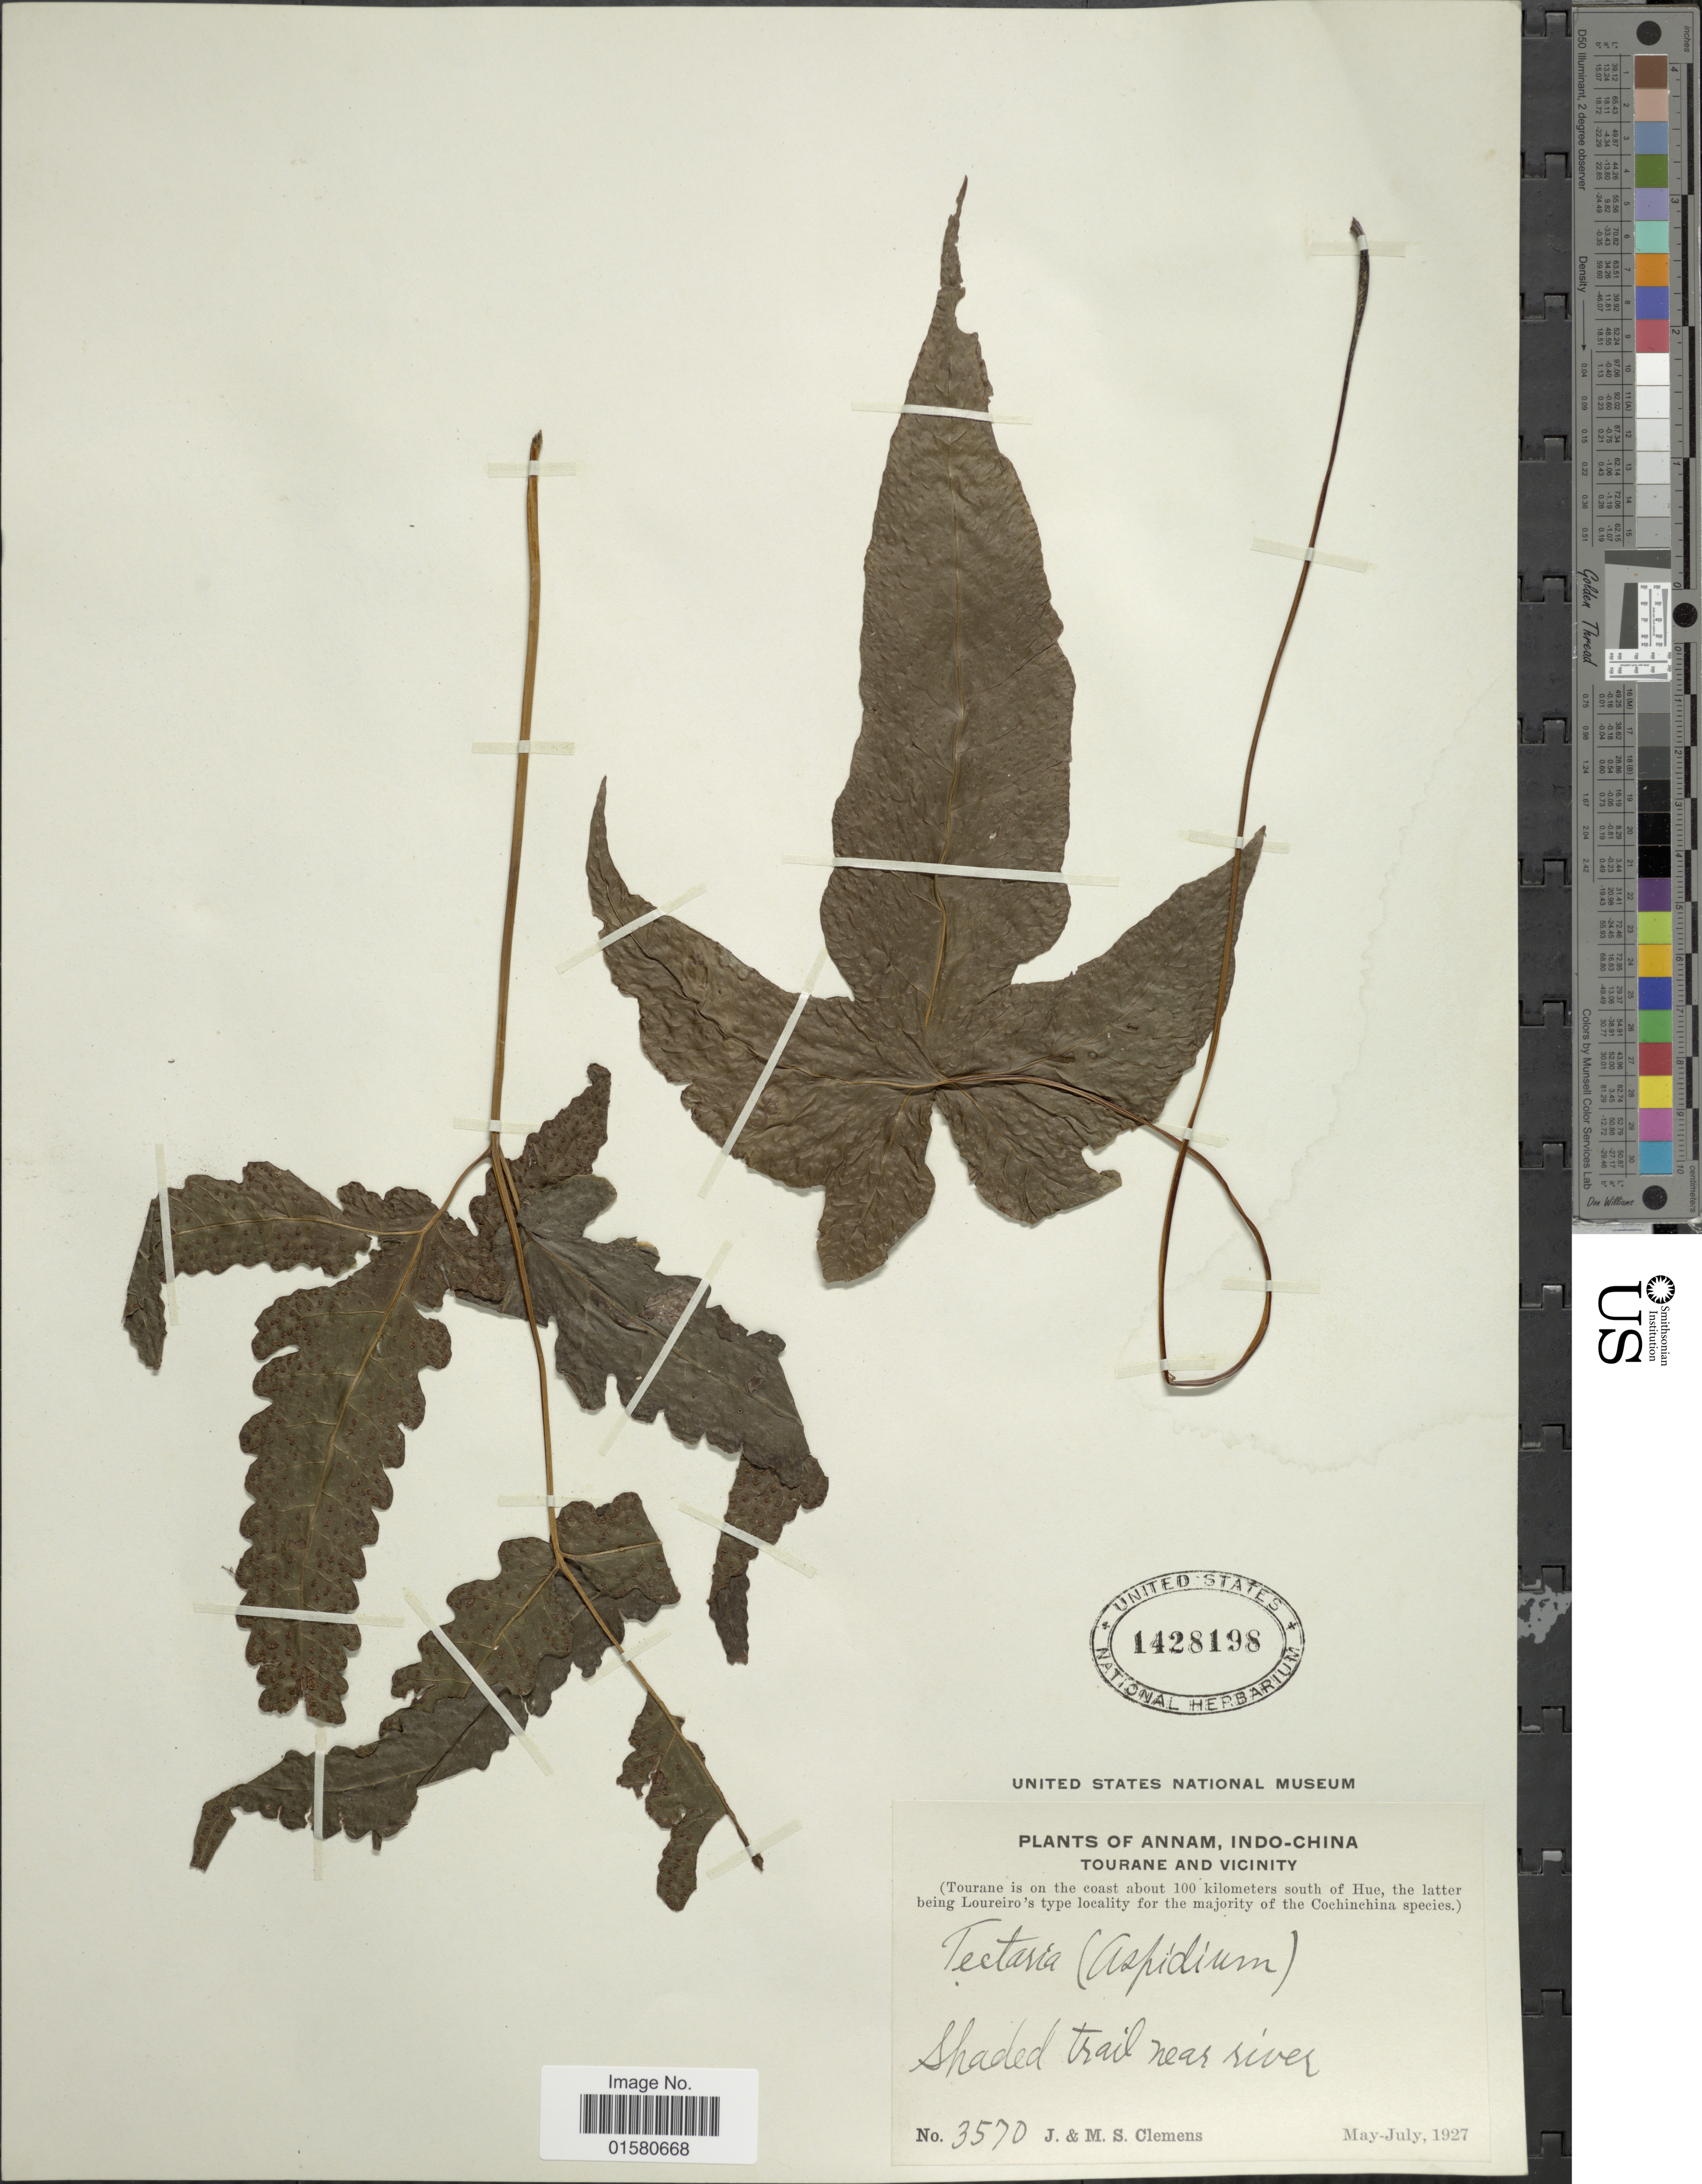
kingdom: Plantae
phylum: Tracheophyta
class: Polypodiopsida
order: Polypodiales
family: Tectariaceae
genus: Tectaria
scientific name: Tectaria sp.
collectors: J. Clemens & M. S. Clemens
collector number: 3570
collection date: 1927-05/1927-07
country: Vietnam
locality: Annam, Indo-China. Tourane and Vicinity. Tourane is on the coast about 100 kilometers south of Hue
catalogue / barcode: US 1428198